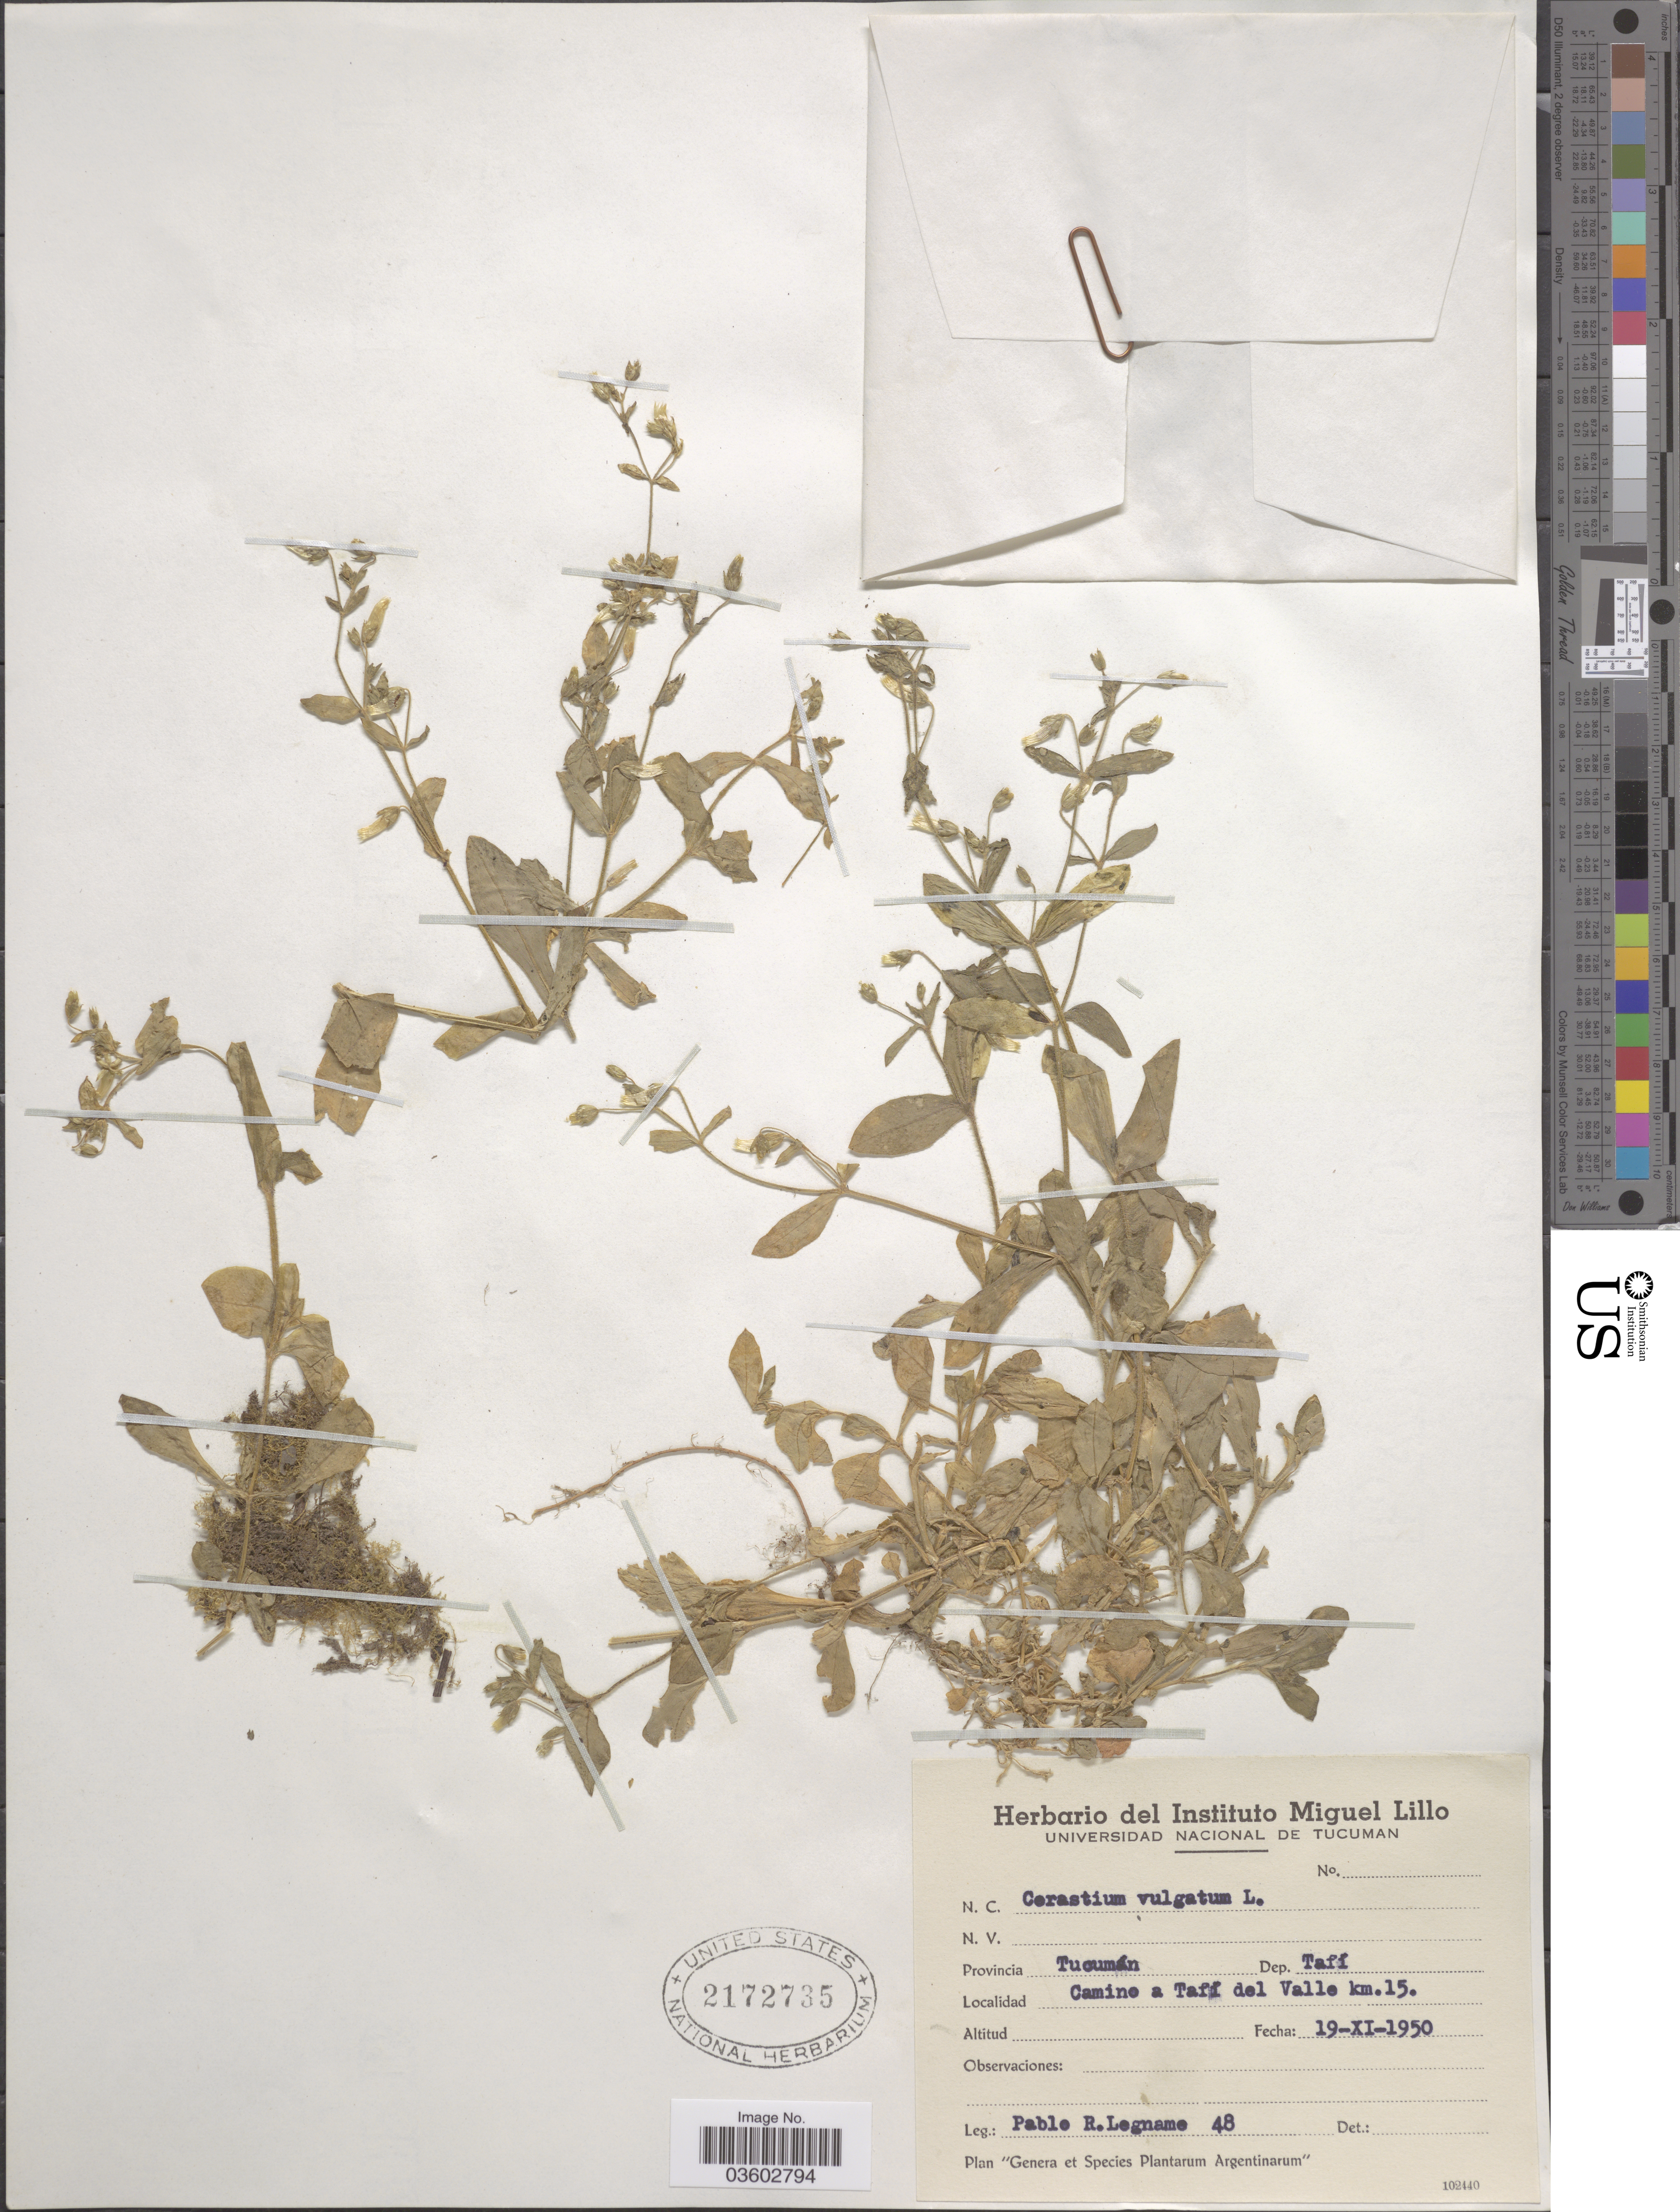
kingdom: Plantae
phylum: Tracheophyta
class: Magnoliopsida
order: Caryophyllales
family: Caryophyllaceae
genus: Cerastium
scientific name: Cerastium vulgatum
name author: L.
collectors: P. R. Legname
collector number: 48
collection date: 1950-11-19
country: Argentina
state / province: Tucuman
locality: Dep. Tafí. Camino a Tafi del Valle km.15.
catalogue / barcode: US 2172735